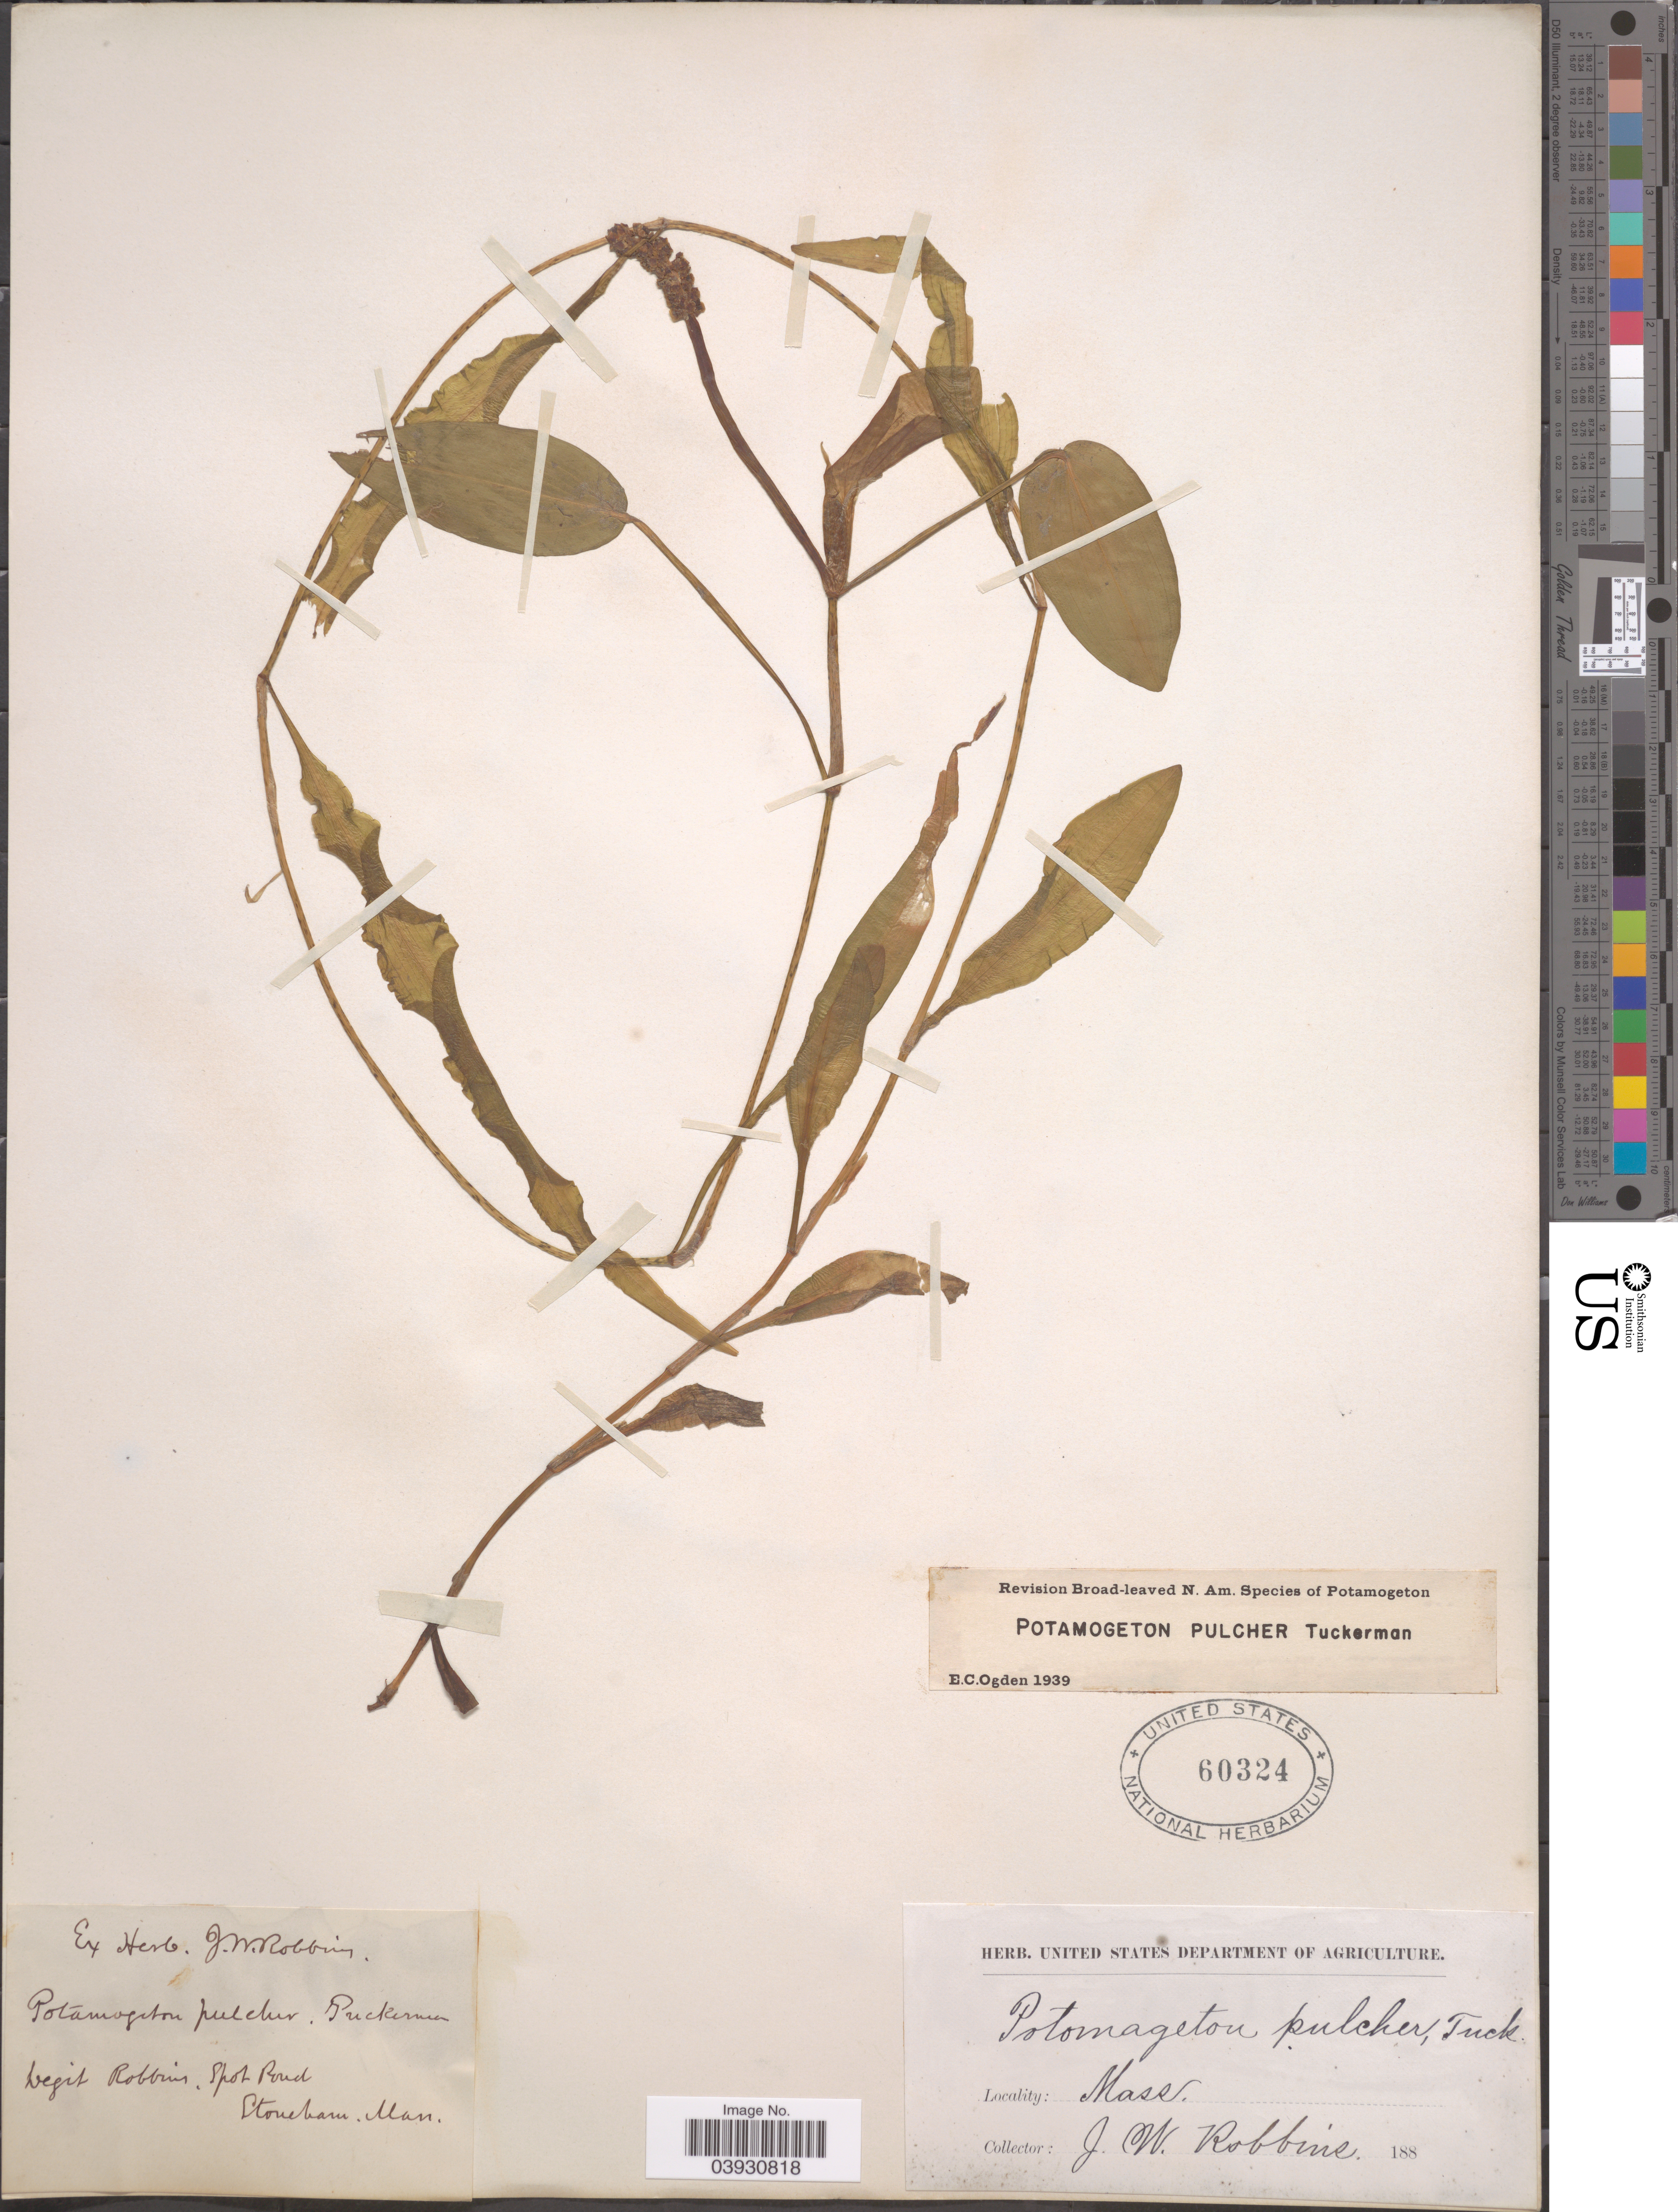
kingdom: Plantae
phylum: Tracheophyta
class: Liliopsida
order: Alismatales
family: Potamogetonaceae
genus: Potamogeton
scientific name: Potamogeton pulcher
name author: Tuck.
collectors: J. W. Robbins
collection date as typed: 188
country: United States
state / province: Massachusetts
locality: Stoneham.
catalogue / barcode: US 60324